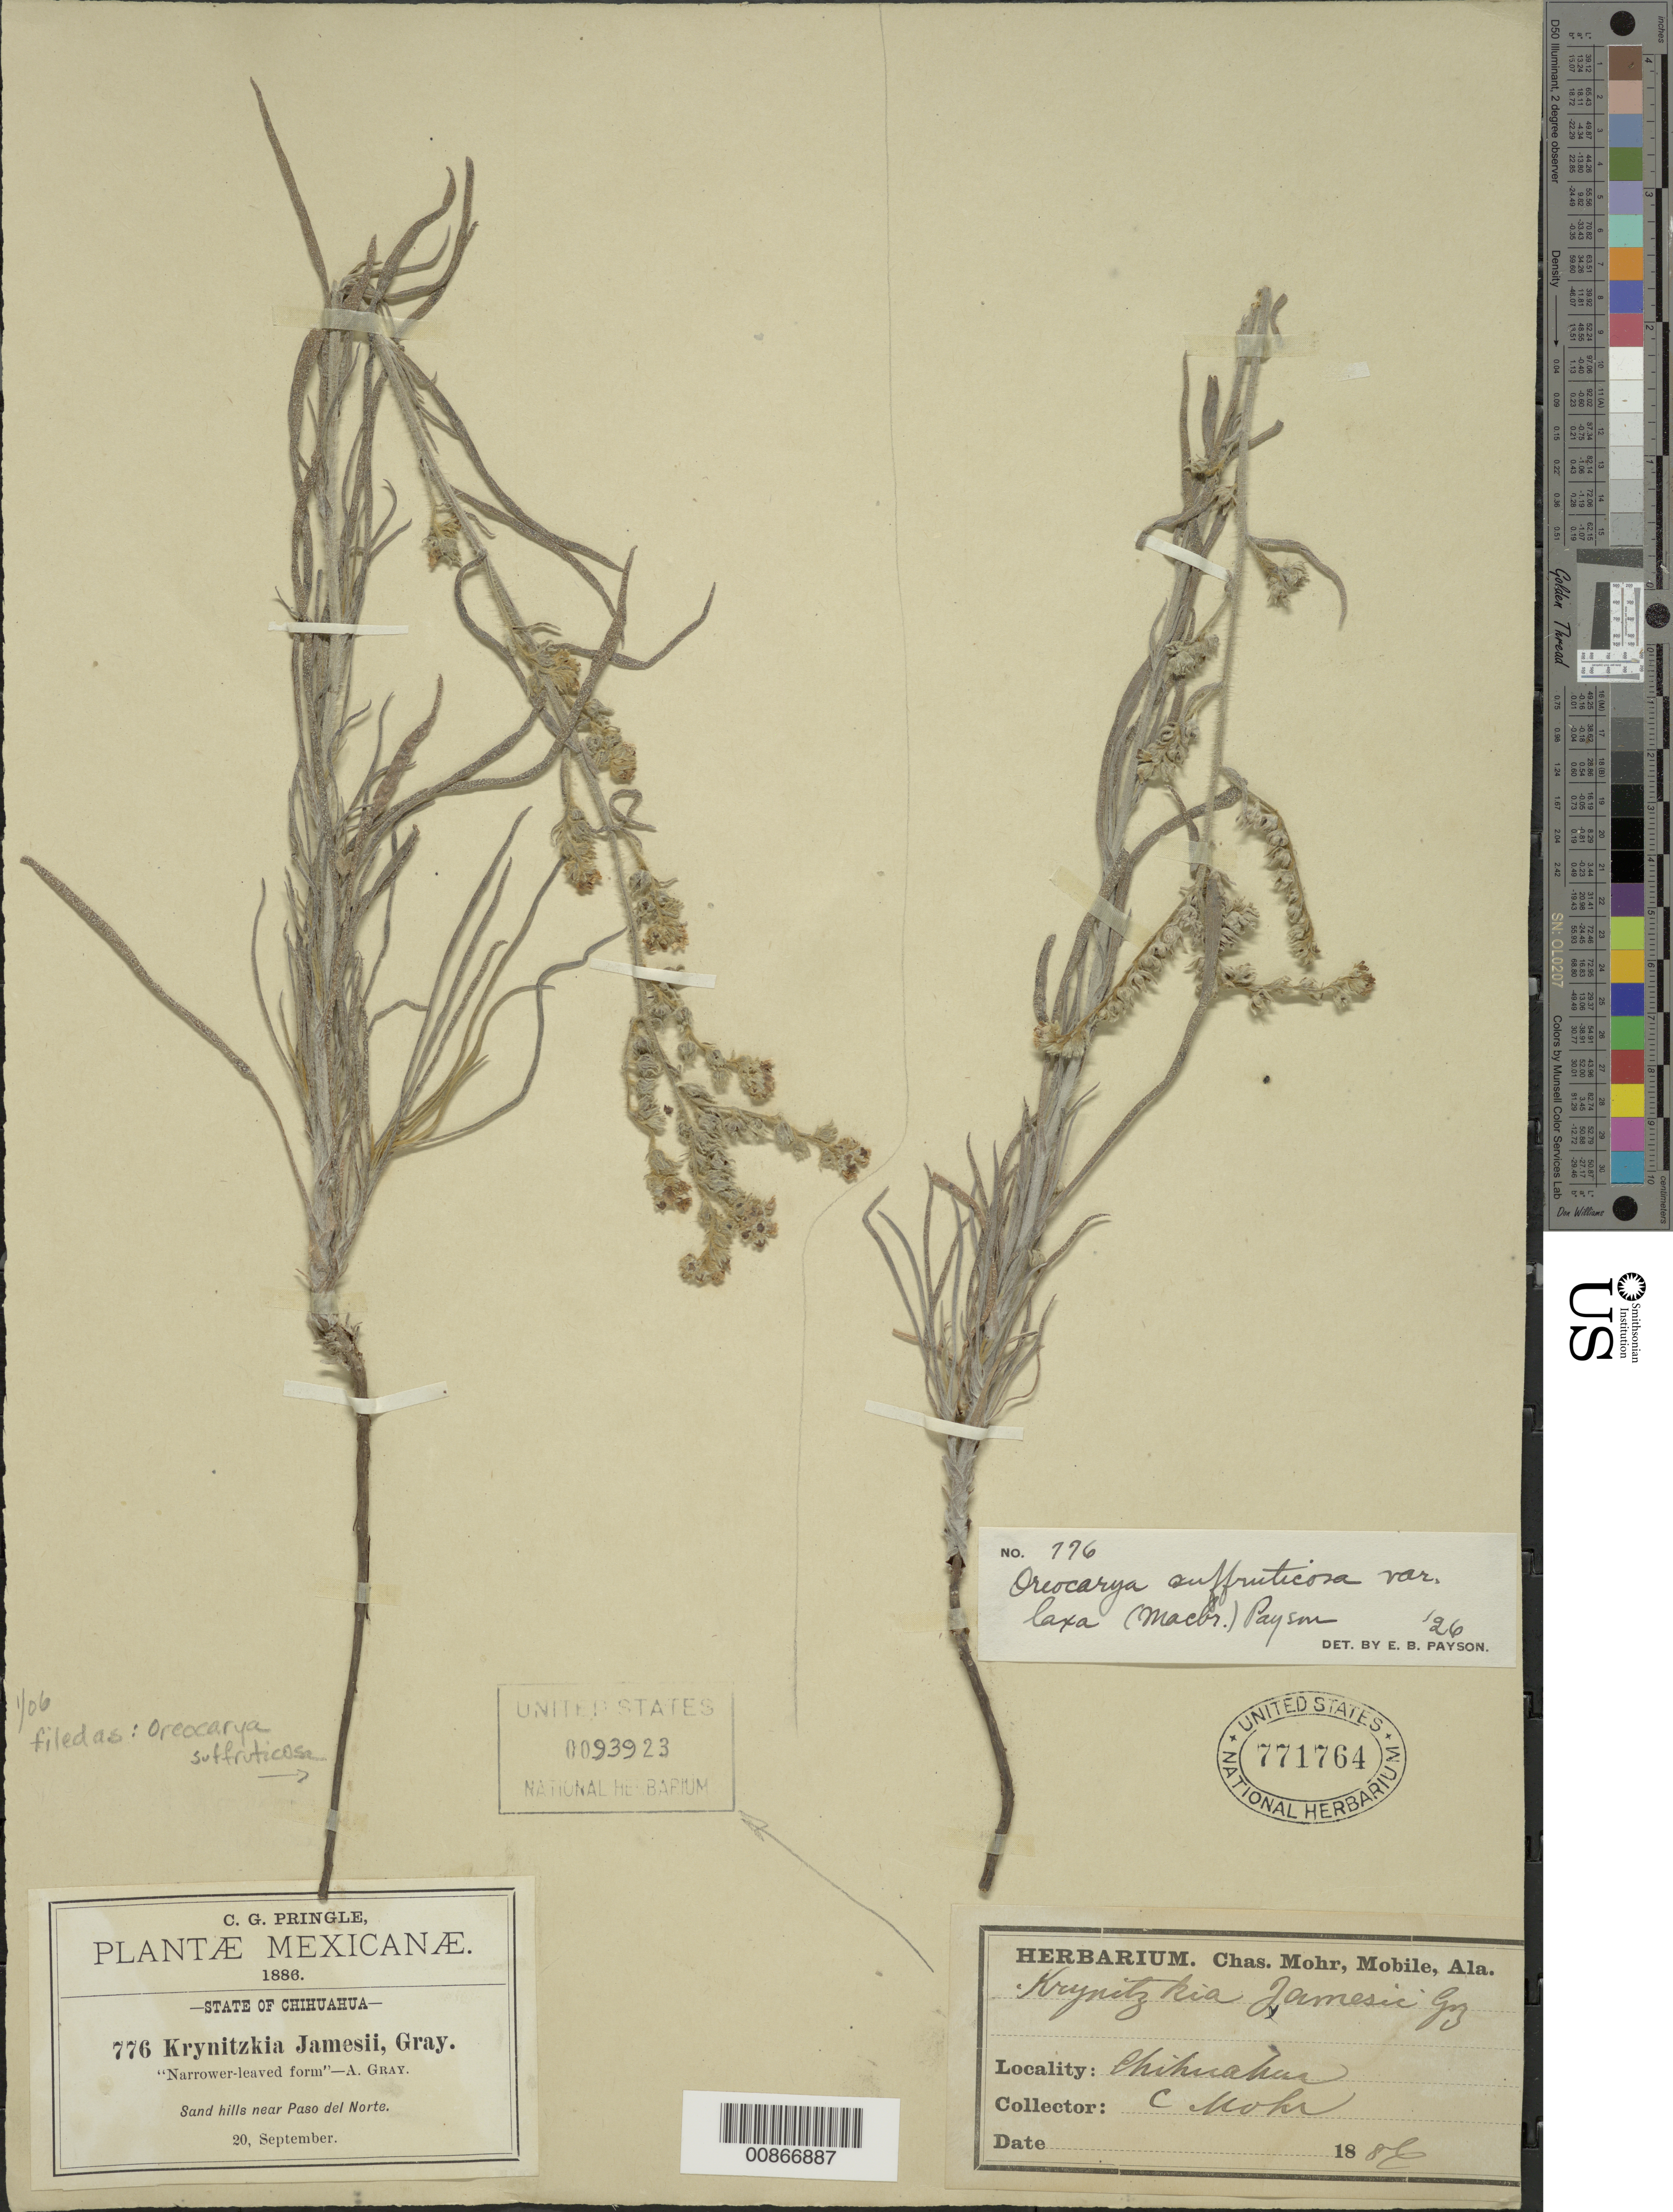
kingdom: Plantae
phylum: Tracheophyta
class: Magnoliopsida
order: Boraginales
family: Boraginaceae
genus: Oreocarya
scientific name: Oreocarya suffruticosa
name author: (Torr.) Greene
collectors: C. T. Mohr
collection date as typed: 1886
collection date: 1886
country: Mexico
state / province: Chihuahua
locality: Chihuahua.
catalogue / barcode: US 93923-2